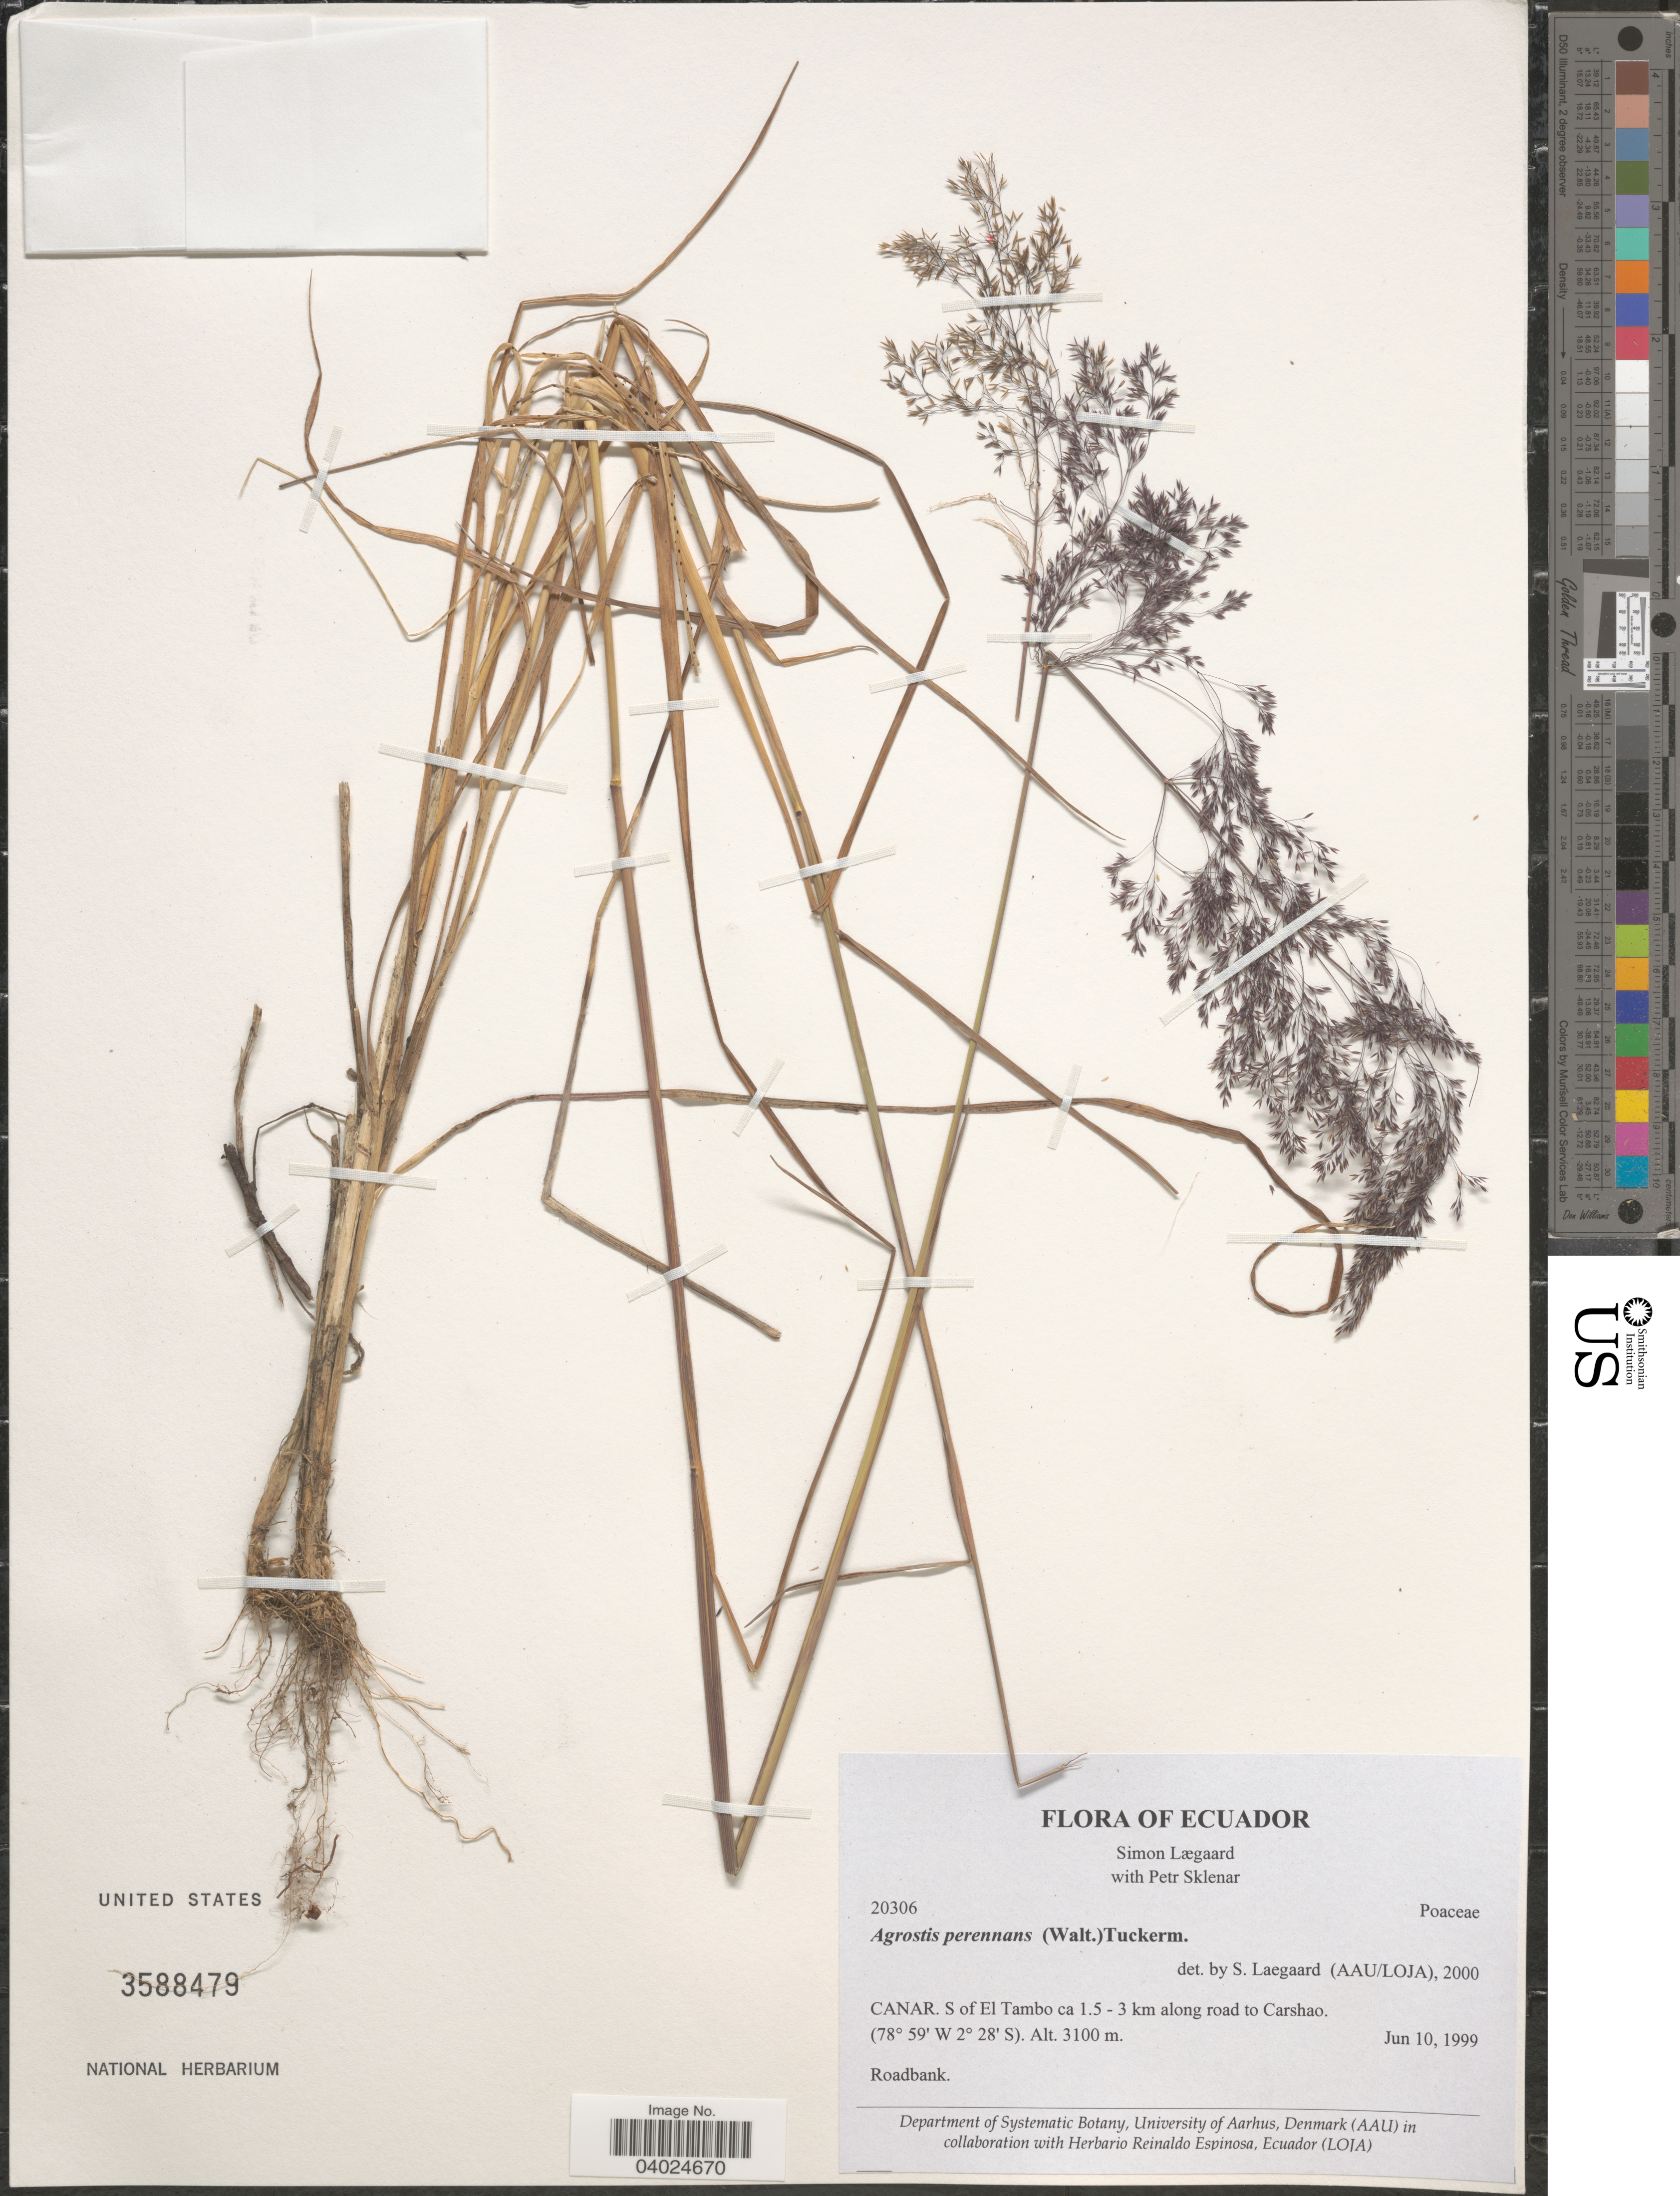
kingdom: Plantae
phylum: Tracheophyta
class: Liliopsida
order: Poales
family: Poaceae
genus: Agrostis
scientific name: Agrostis perennans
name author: (Walter) Tuck.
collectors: S. Lægaard & P. Sklenar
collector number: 20306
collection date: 1999-06-10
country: Ecuador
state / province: Cañar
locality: S of El Tambo ca 1.5 - 3 km along road to Carshao.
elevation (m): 3100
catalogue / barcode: US 3588479